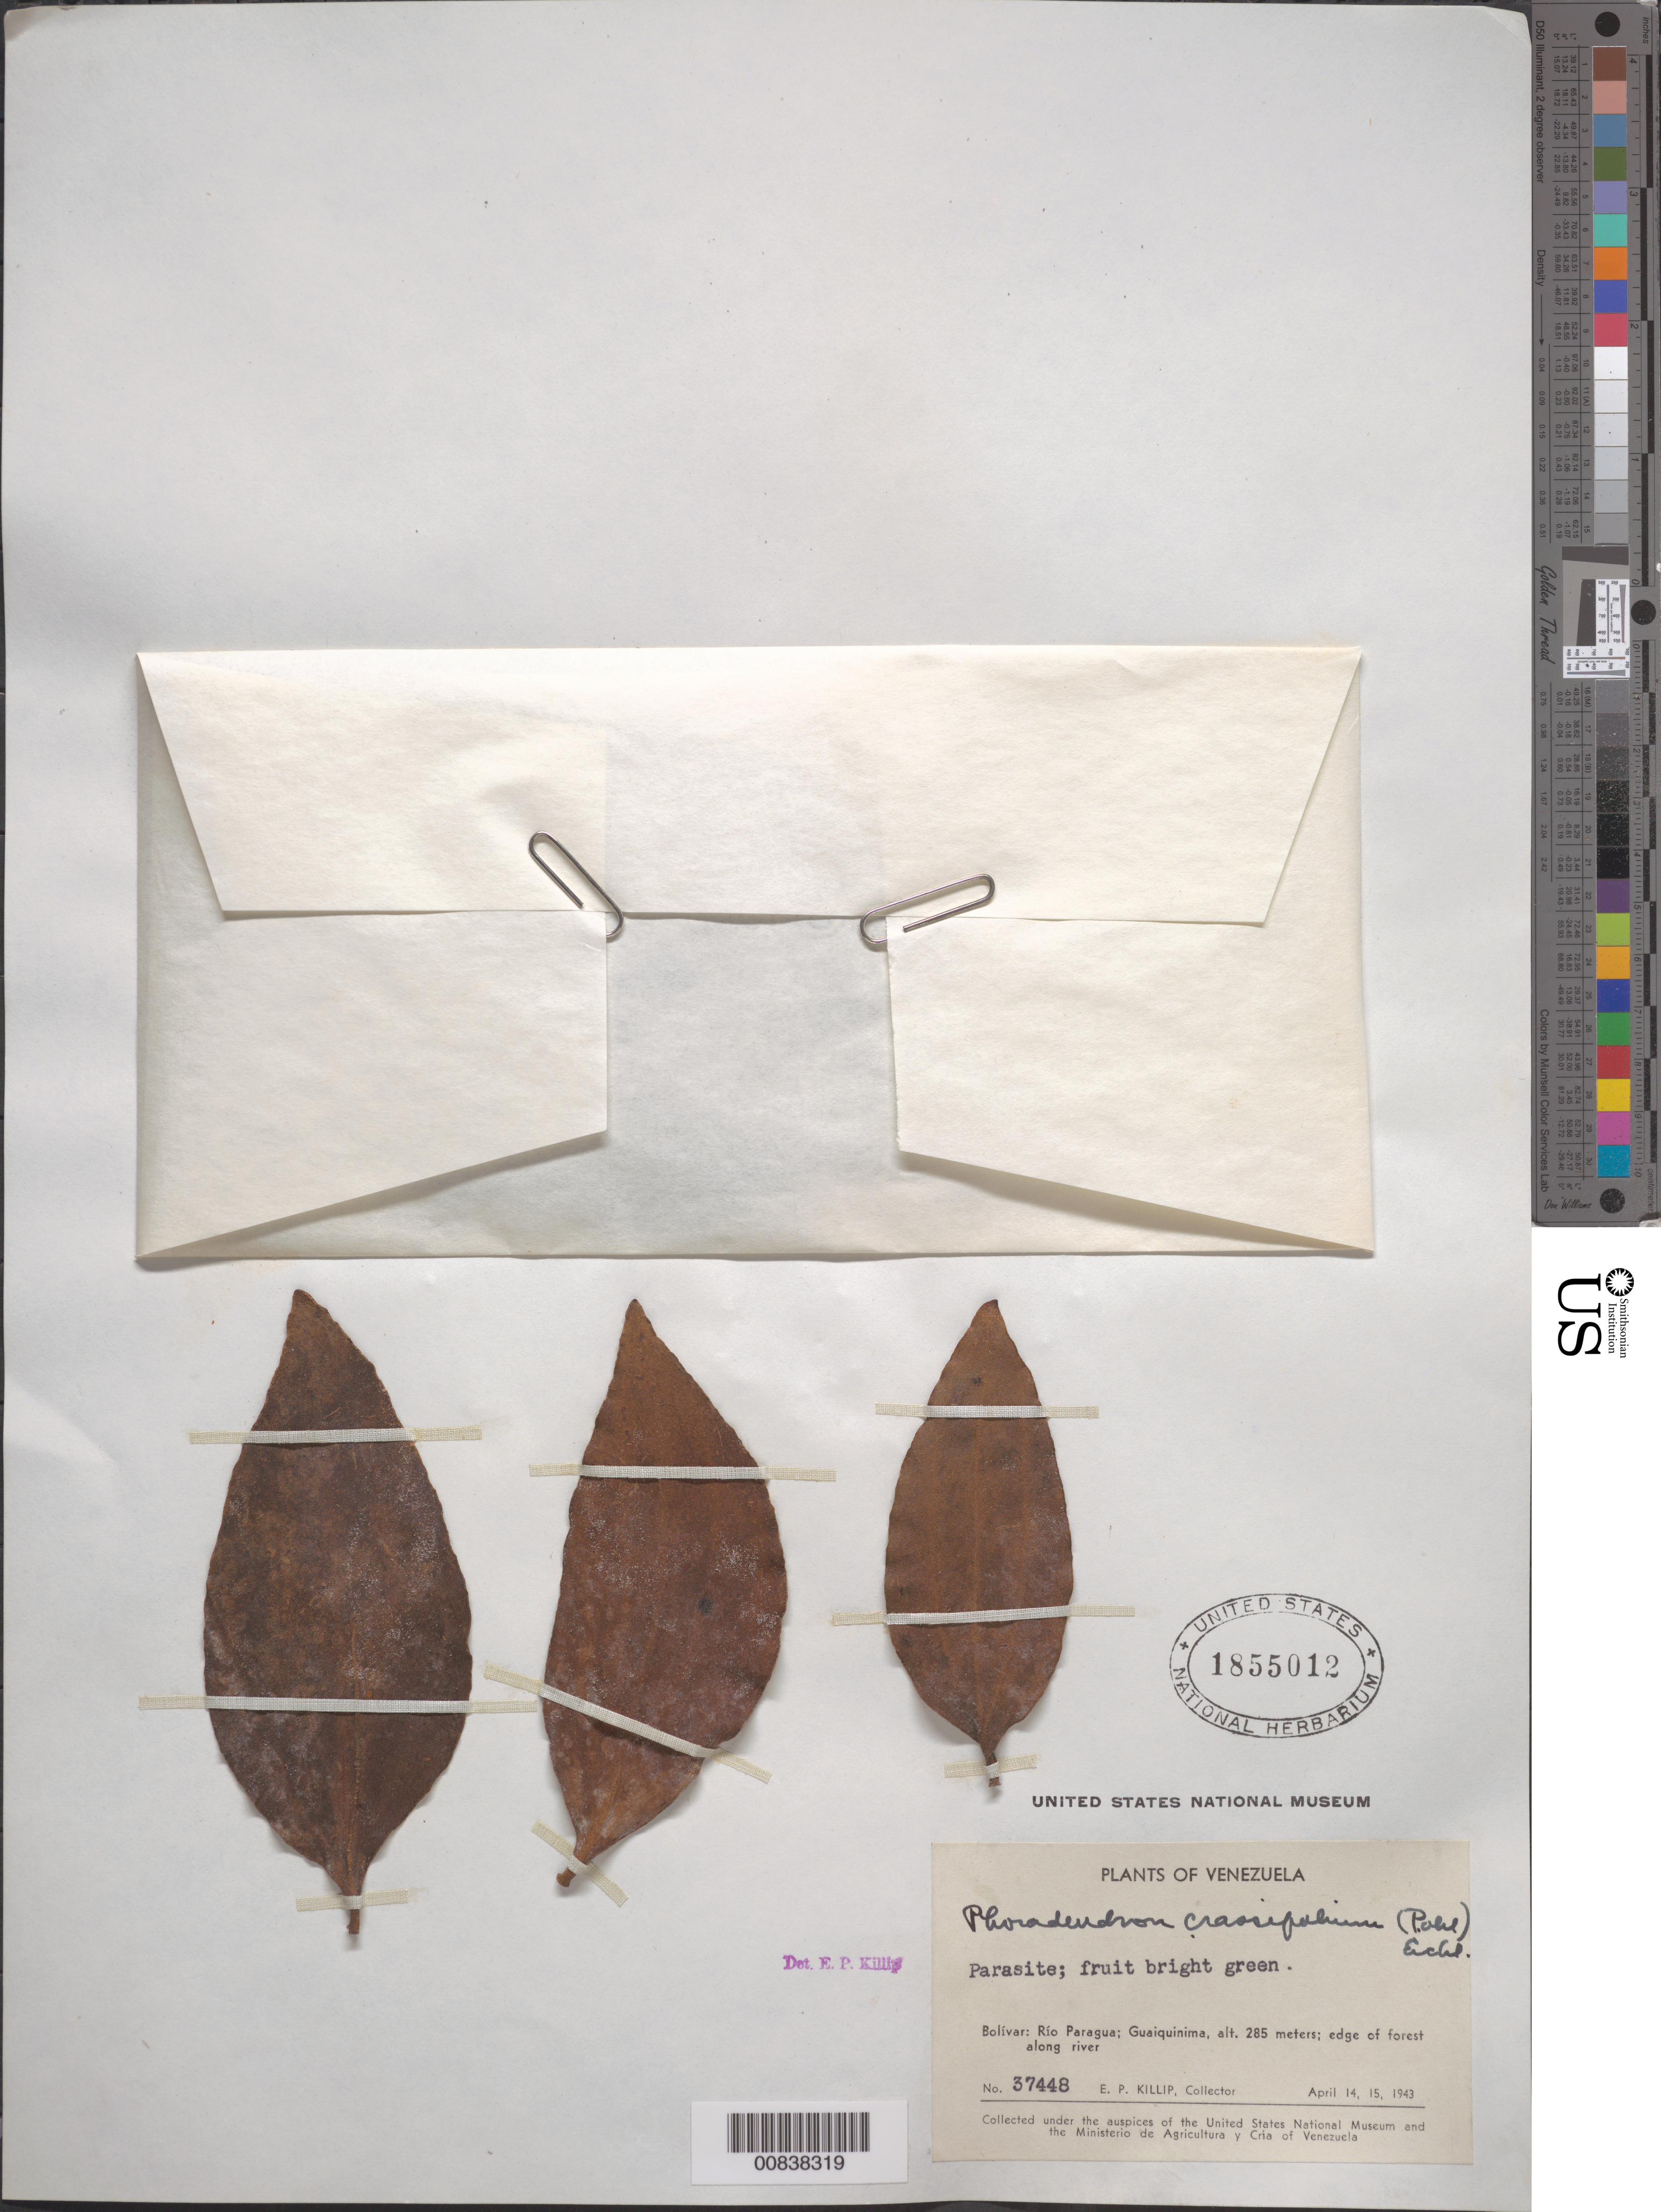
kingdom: Plantae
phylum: Tracheophyta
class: Magnoliopsida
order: Santalales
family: Viscaceae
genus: Phoradendron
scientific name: Phoradendron crassifolium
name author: (Pohl ex DC.) Eichler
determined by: Killip, Ellsworth P.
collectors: E. P. Killip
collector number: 37448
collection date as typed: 14-Apr-43 to 15-Apr-43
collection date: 1943-04-14/1943-04-15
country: Venezuela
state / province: Bolívar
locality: Guaiquinima, Río Paragua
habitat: Edge of forest along river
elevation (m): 285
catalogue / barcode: US 1855012